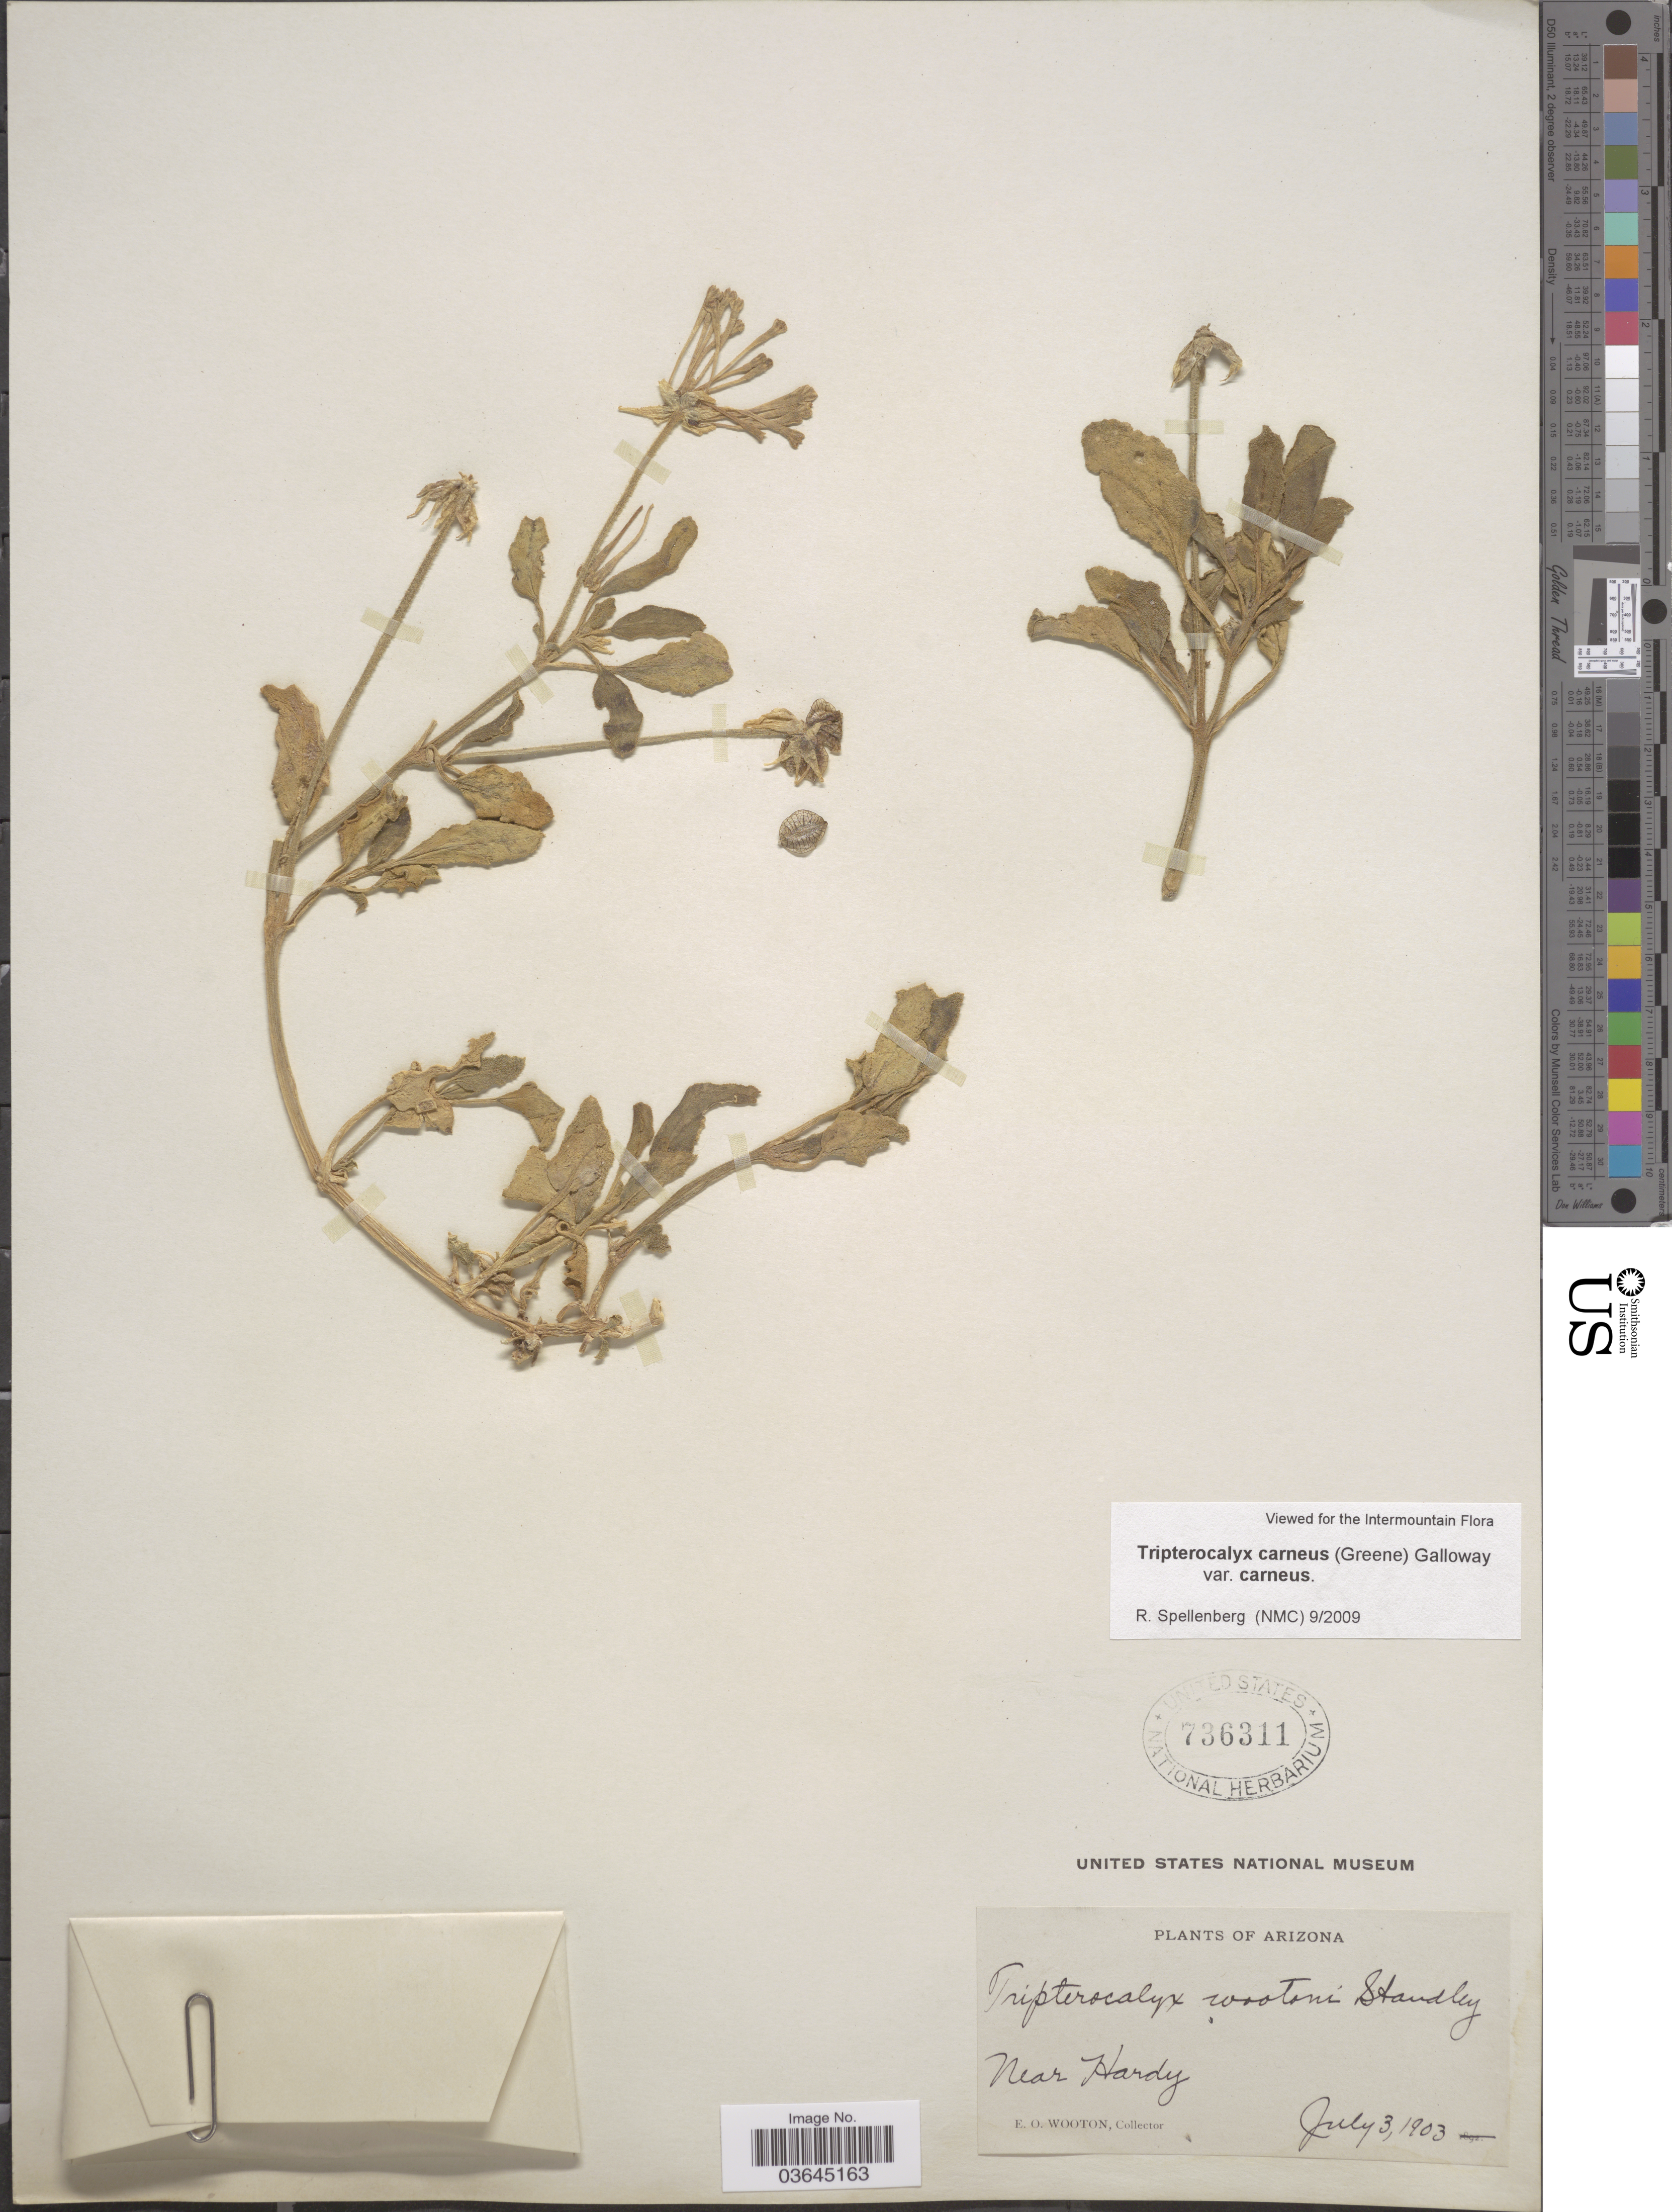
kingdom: Plantae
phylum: Tracheophyta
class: Magnoliopsida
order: Caryophyllales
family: Nyctaginaceae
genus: Tripterocalyx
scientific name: Tripterocalyx carneus var. carneus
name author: (Greene) L.A. Galloway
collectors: E. O. Wooton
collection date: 1903-07-03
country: United States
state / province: Arizona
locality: Near Hardy.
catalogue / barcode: US 736311